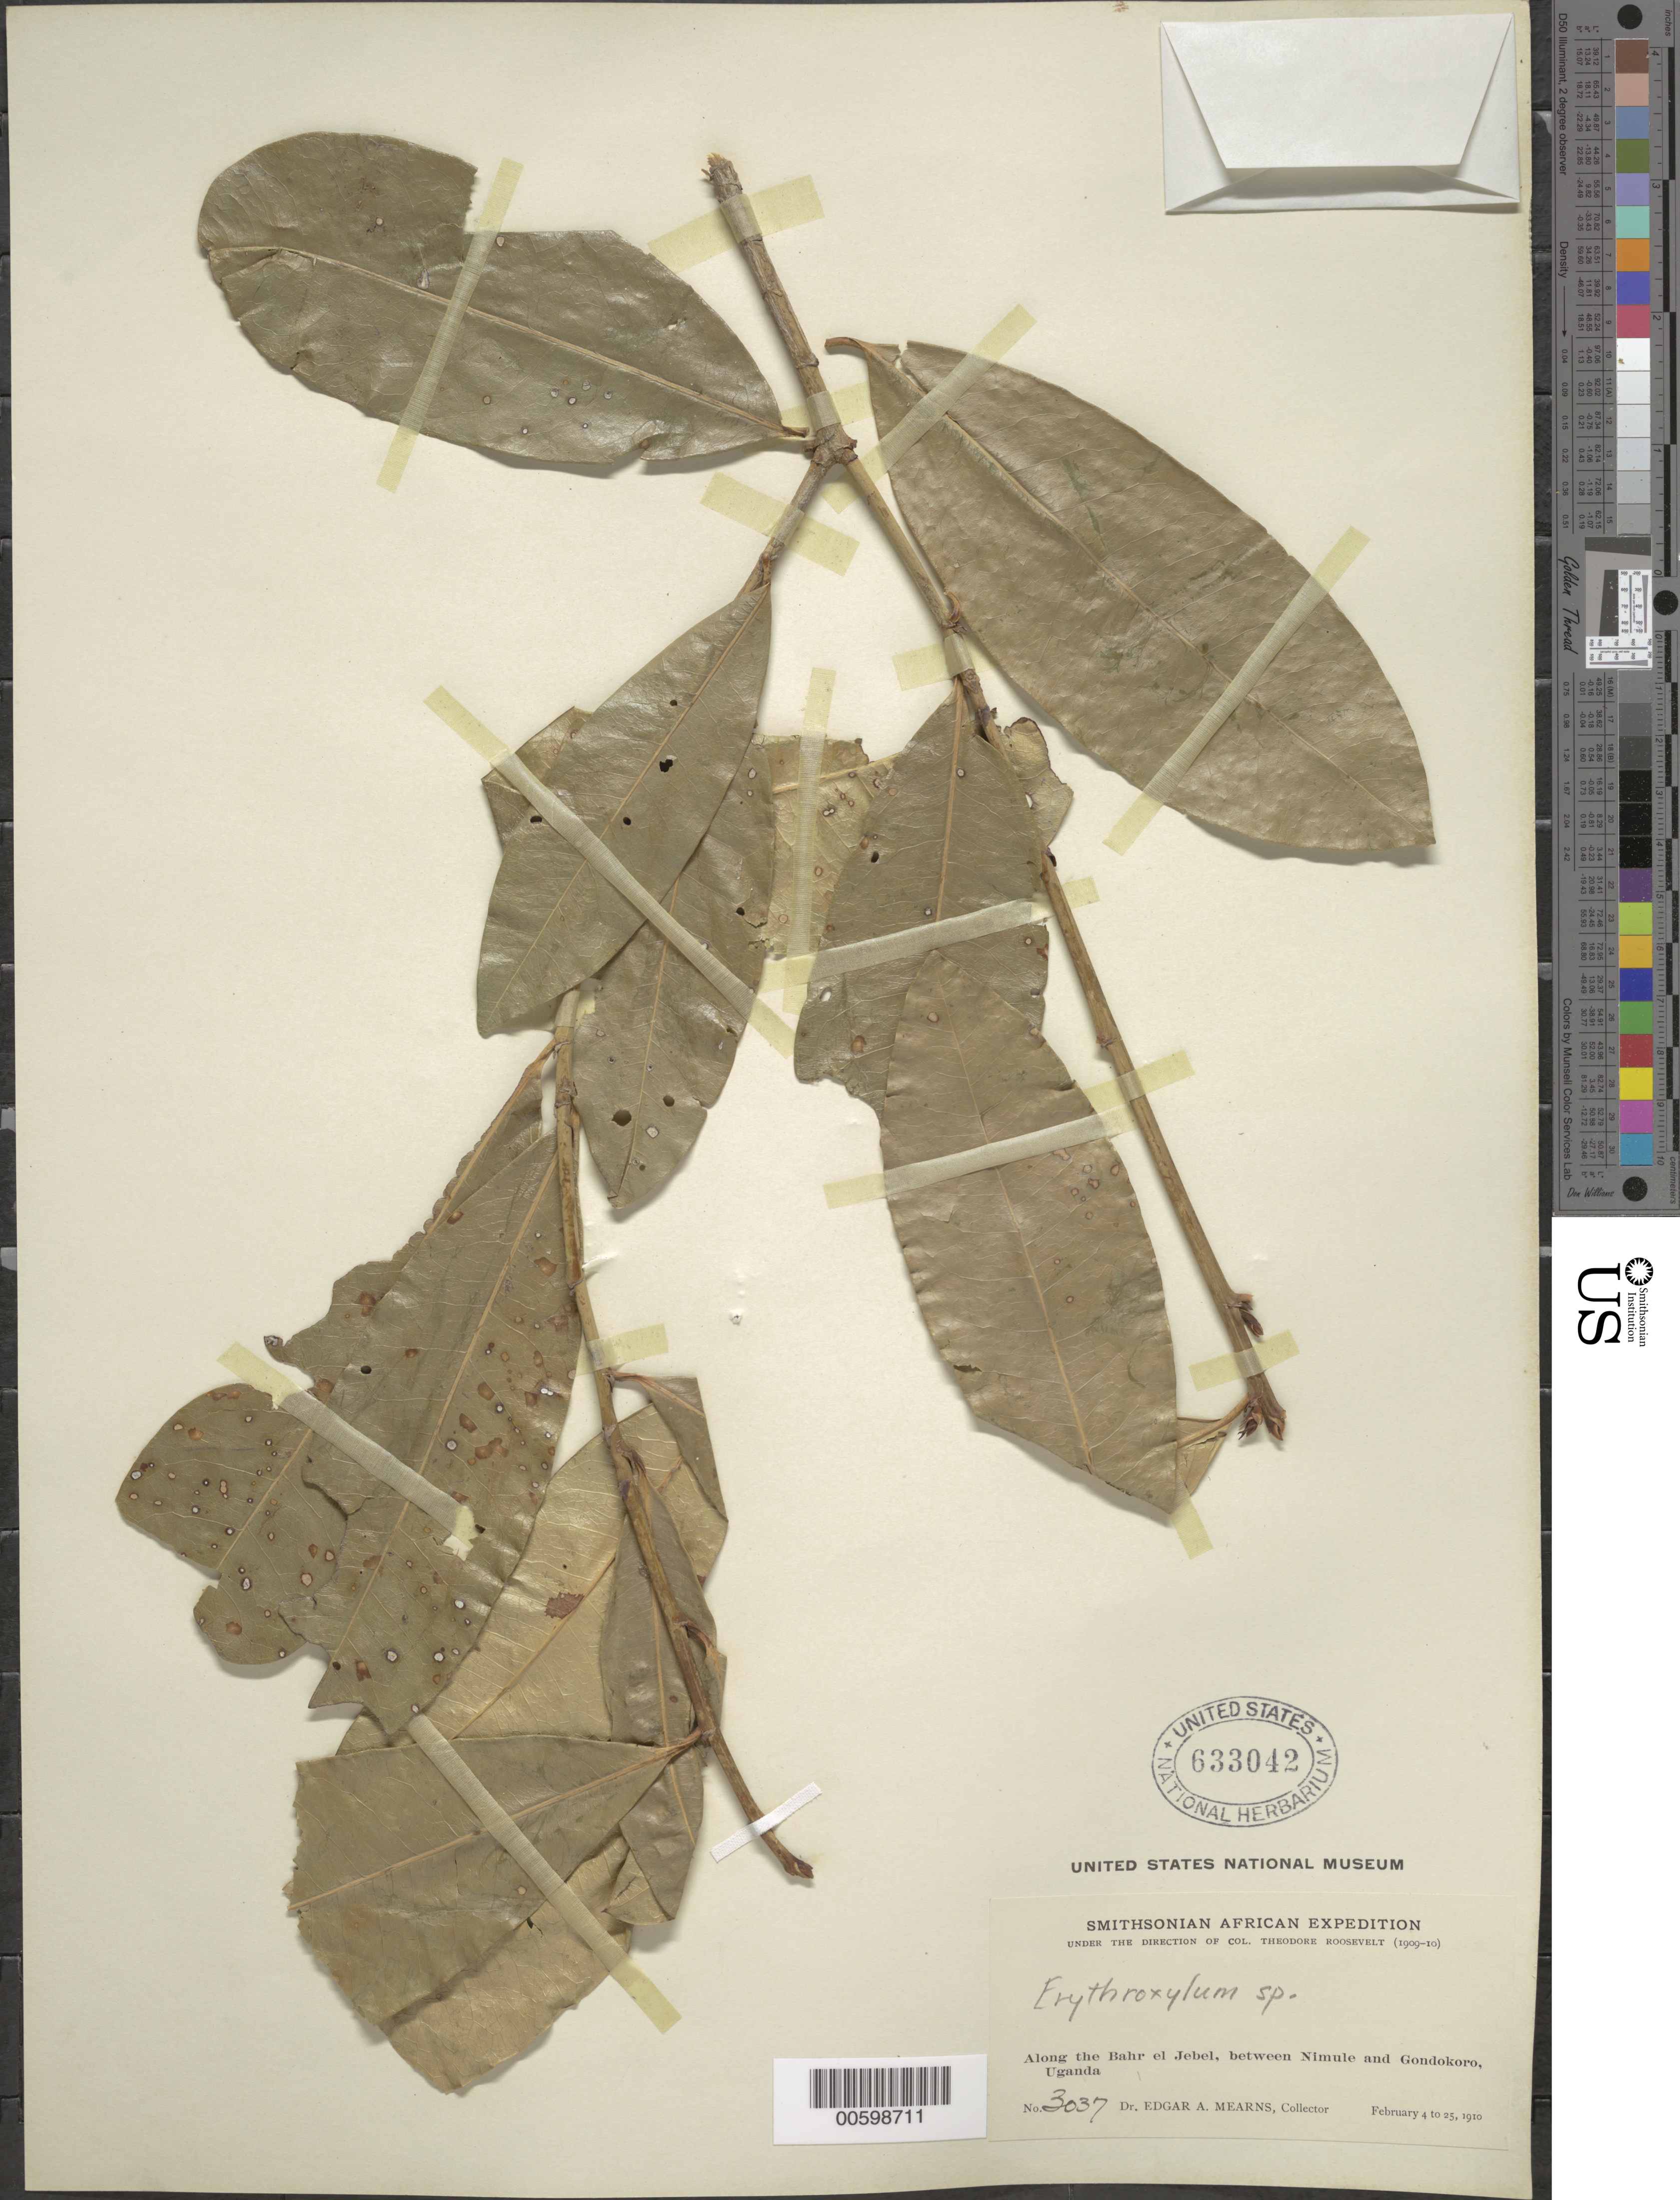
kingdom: Plantae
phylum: Tracheophyta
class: Magnoliopsida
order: Malpighiales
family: Erythroxylaceae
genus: Erythroxylum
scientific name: Erythroxylum sp.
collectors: E. A. Mearns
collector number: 3037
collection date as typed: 04 Feb 1910 to 25 Feb 1910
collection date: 1910-02-04/1910-02-25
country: South Sudan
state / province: Central Equatoria / Eastern Equatoria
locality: Along the Bahr el Jebel, between Nimule and Gondokoro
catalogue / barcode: US 633042